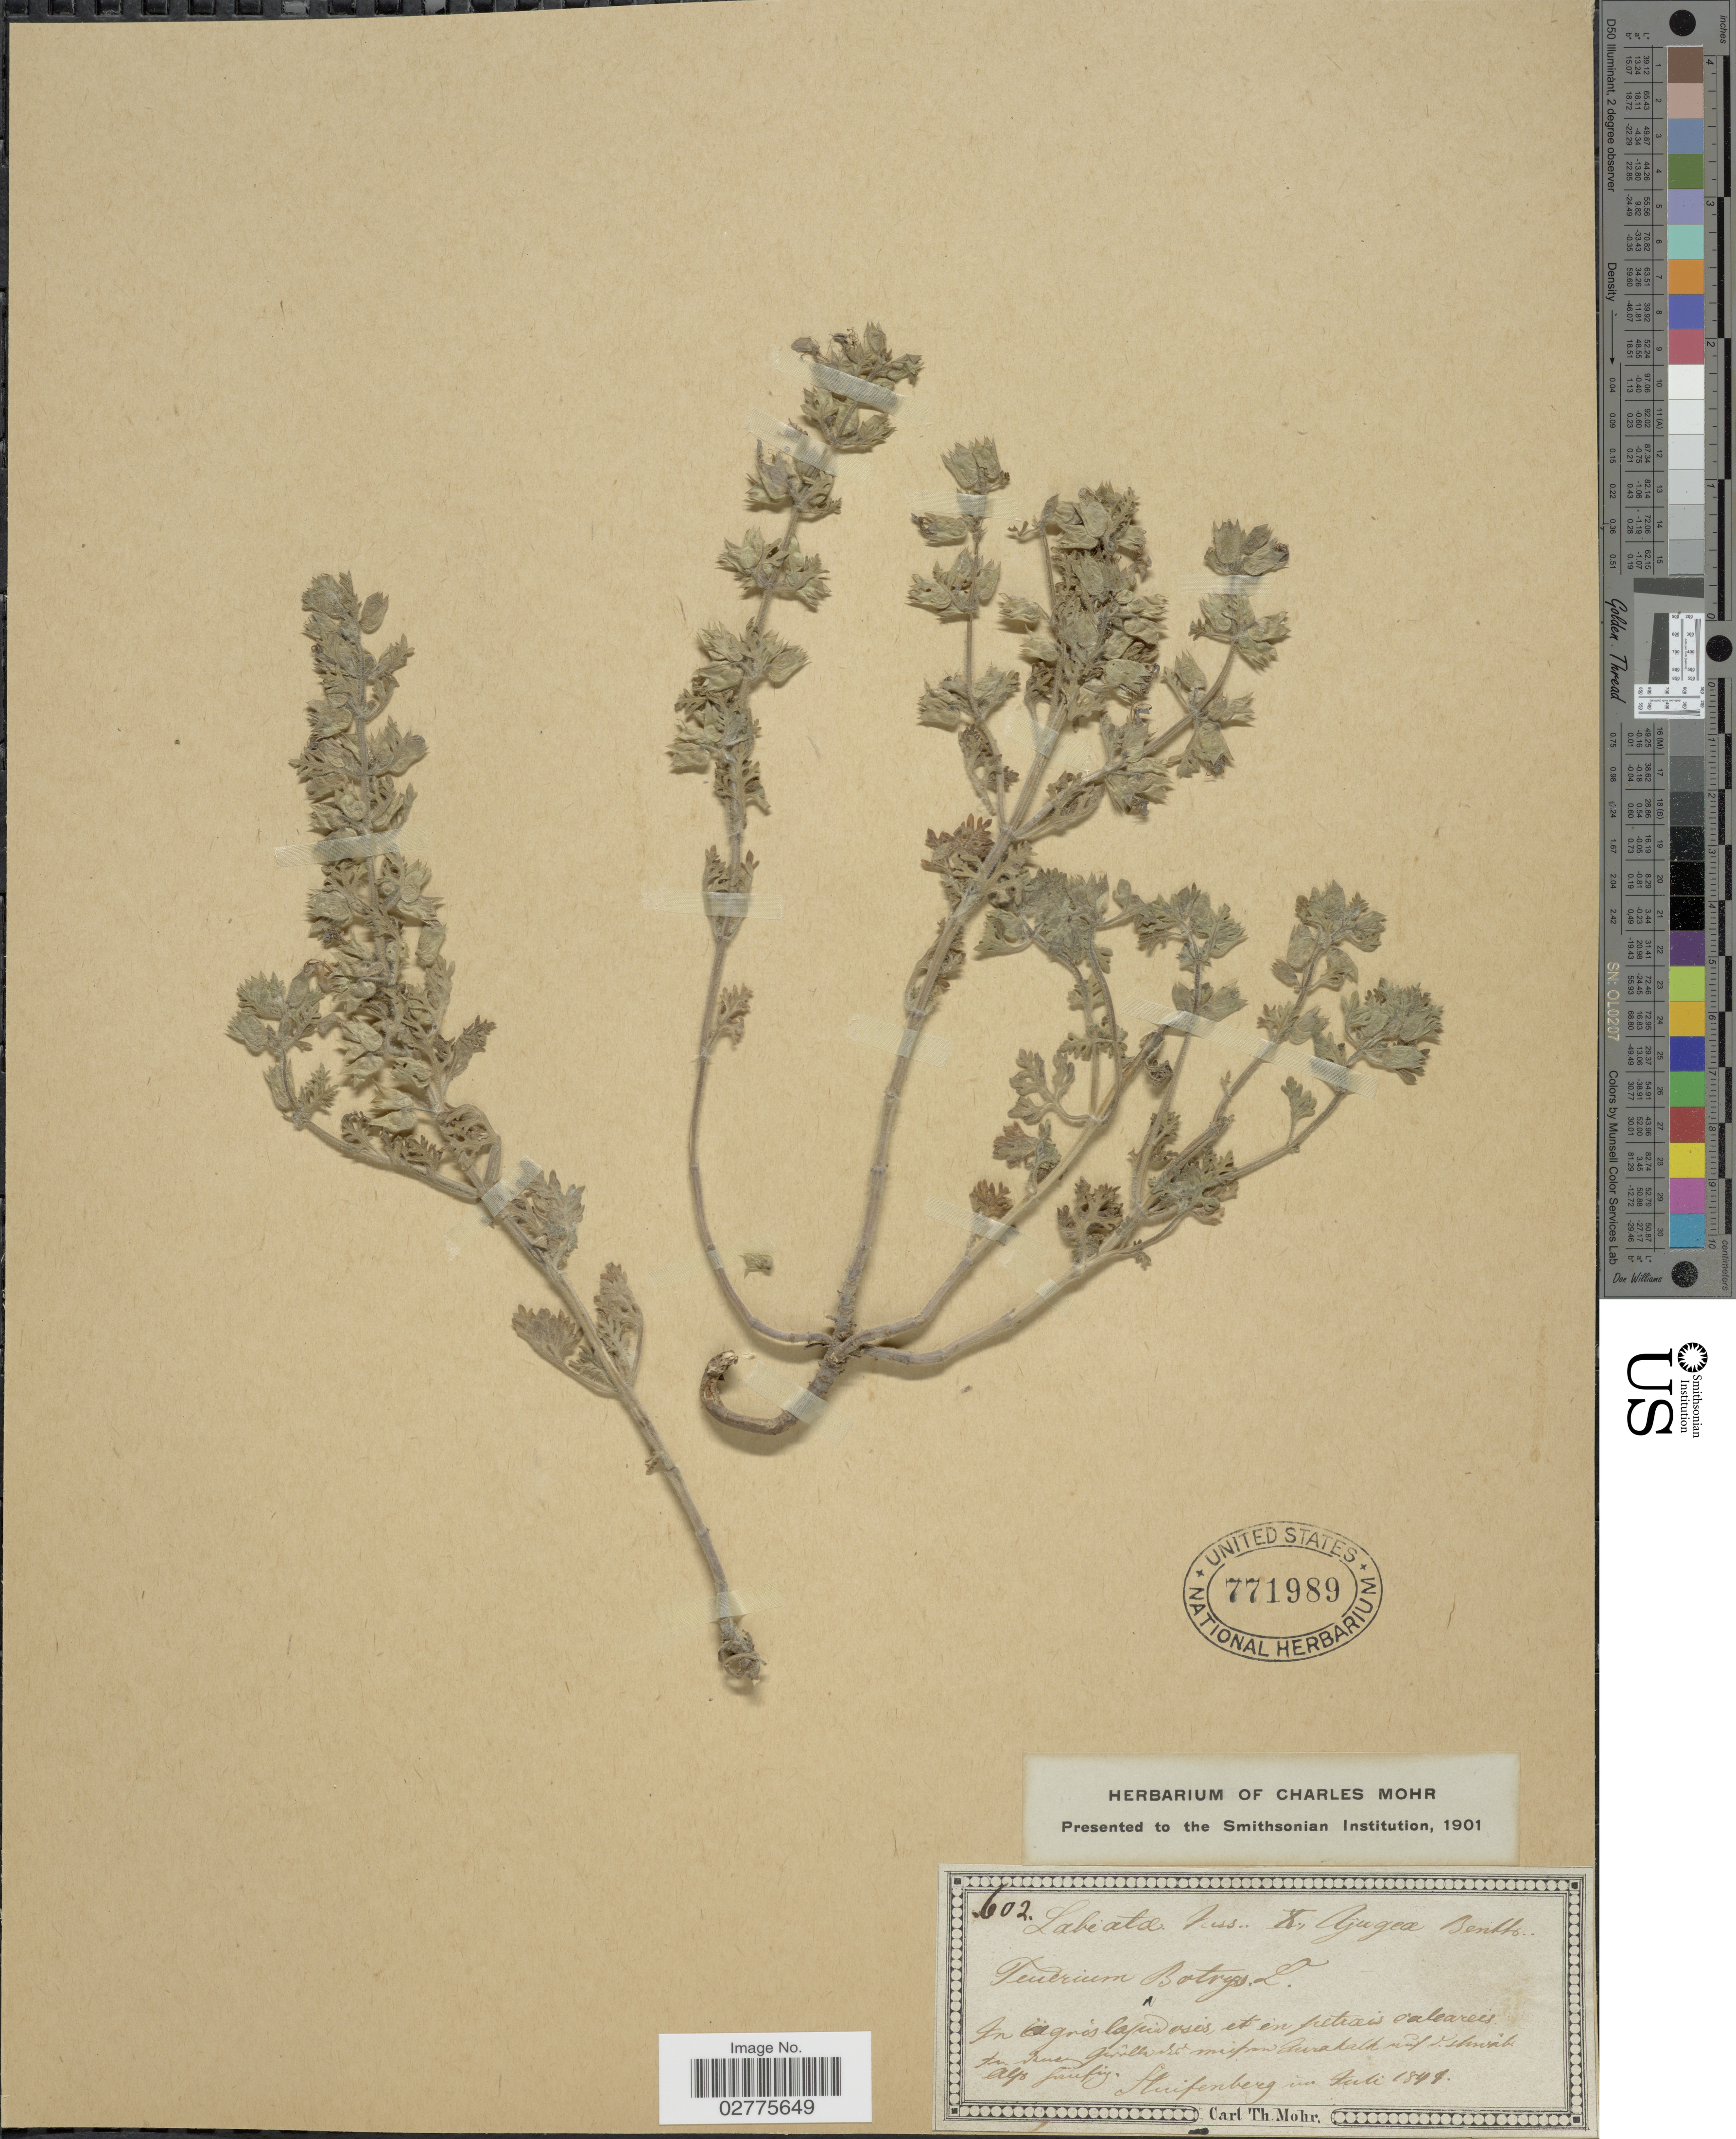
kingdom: Plantae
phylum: Tracheophyta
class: Magnoliopsida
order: Lamiales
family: Lamiaceae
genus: Teucrium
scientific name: Teucrium botrys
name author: L.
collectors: C. T. Mohr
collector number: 602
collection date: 1849-07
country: Germany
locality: Stuifenberg.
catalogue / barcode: US 771989